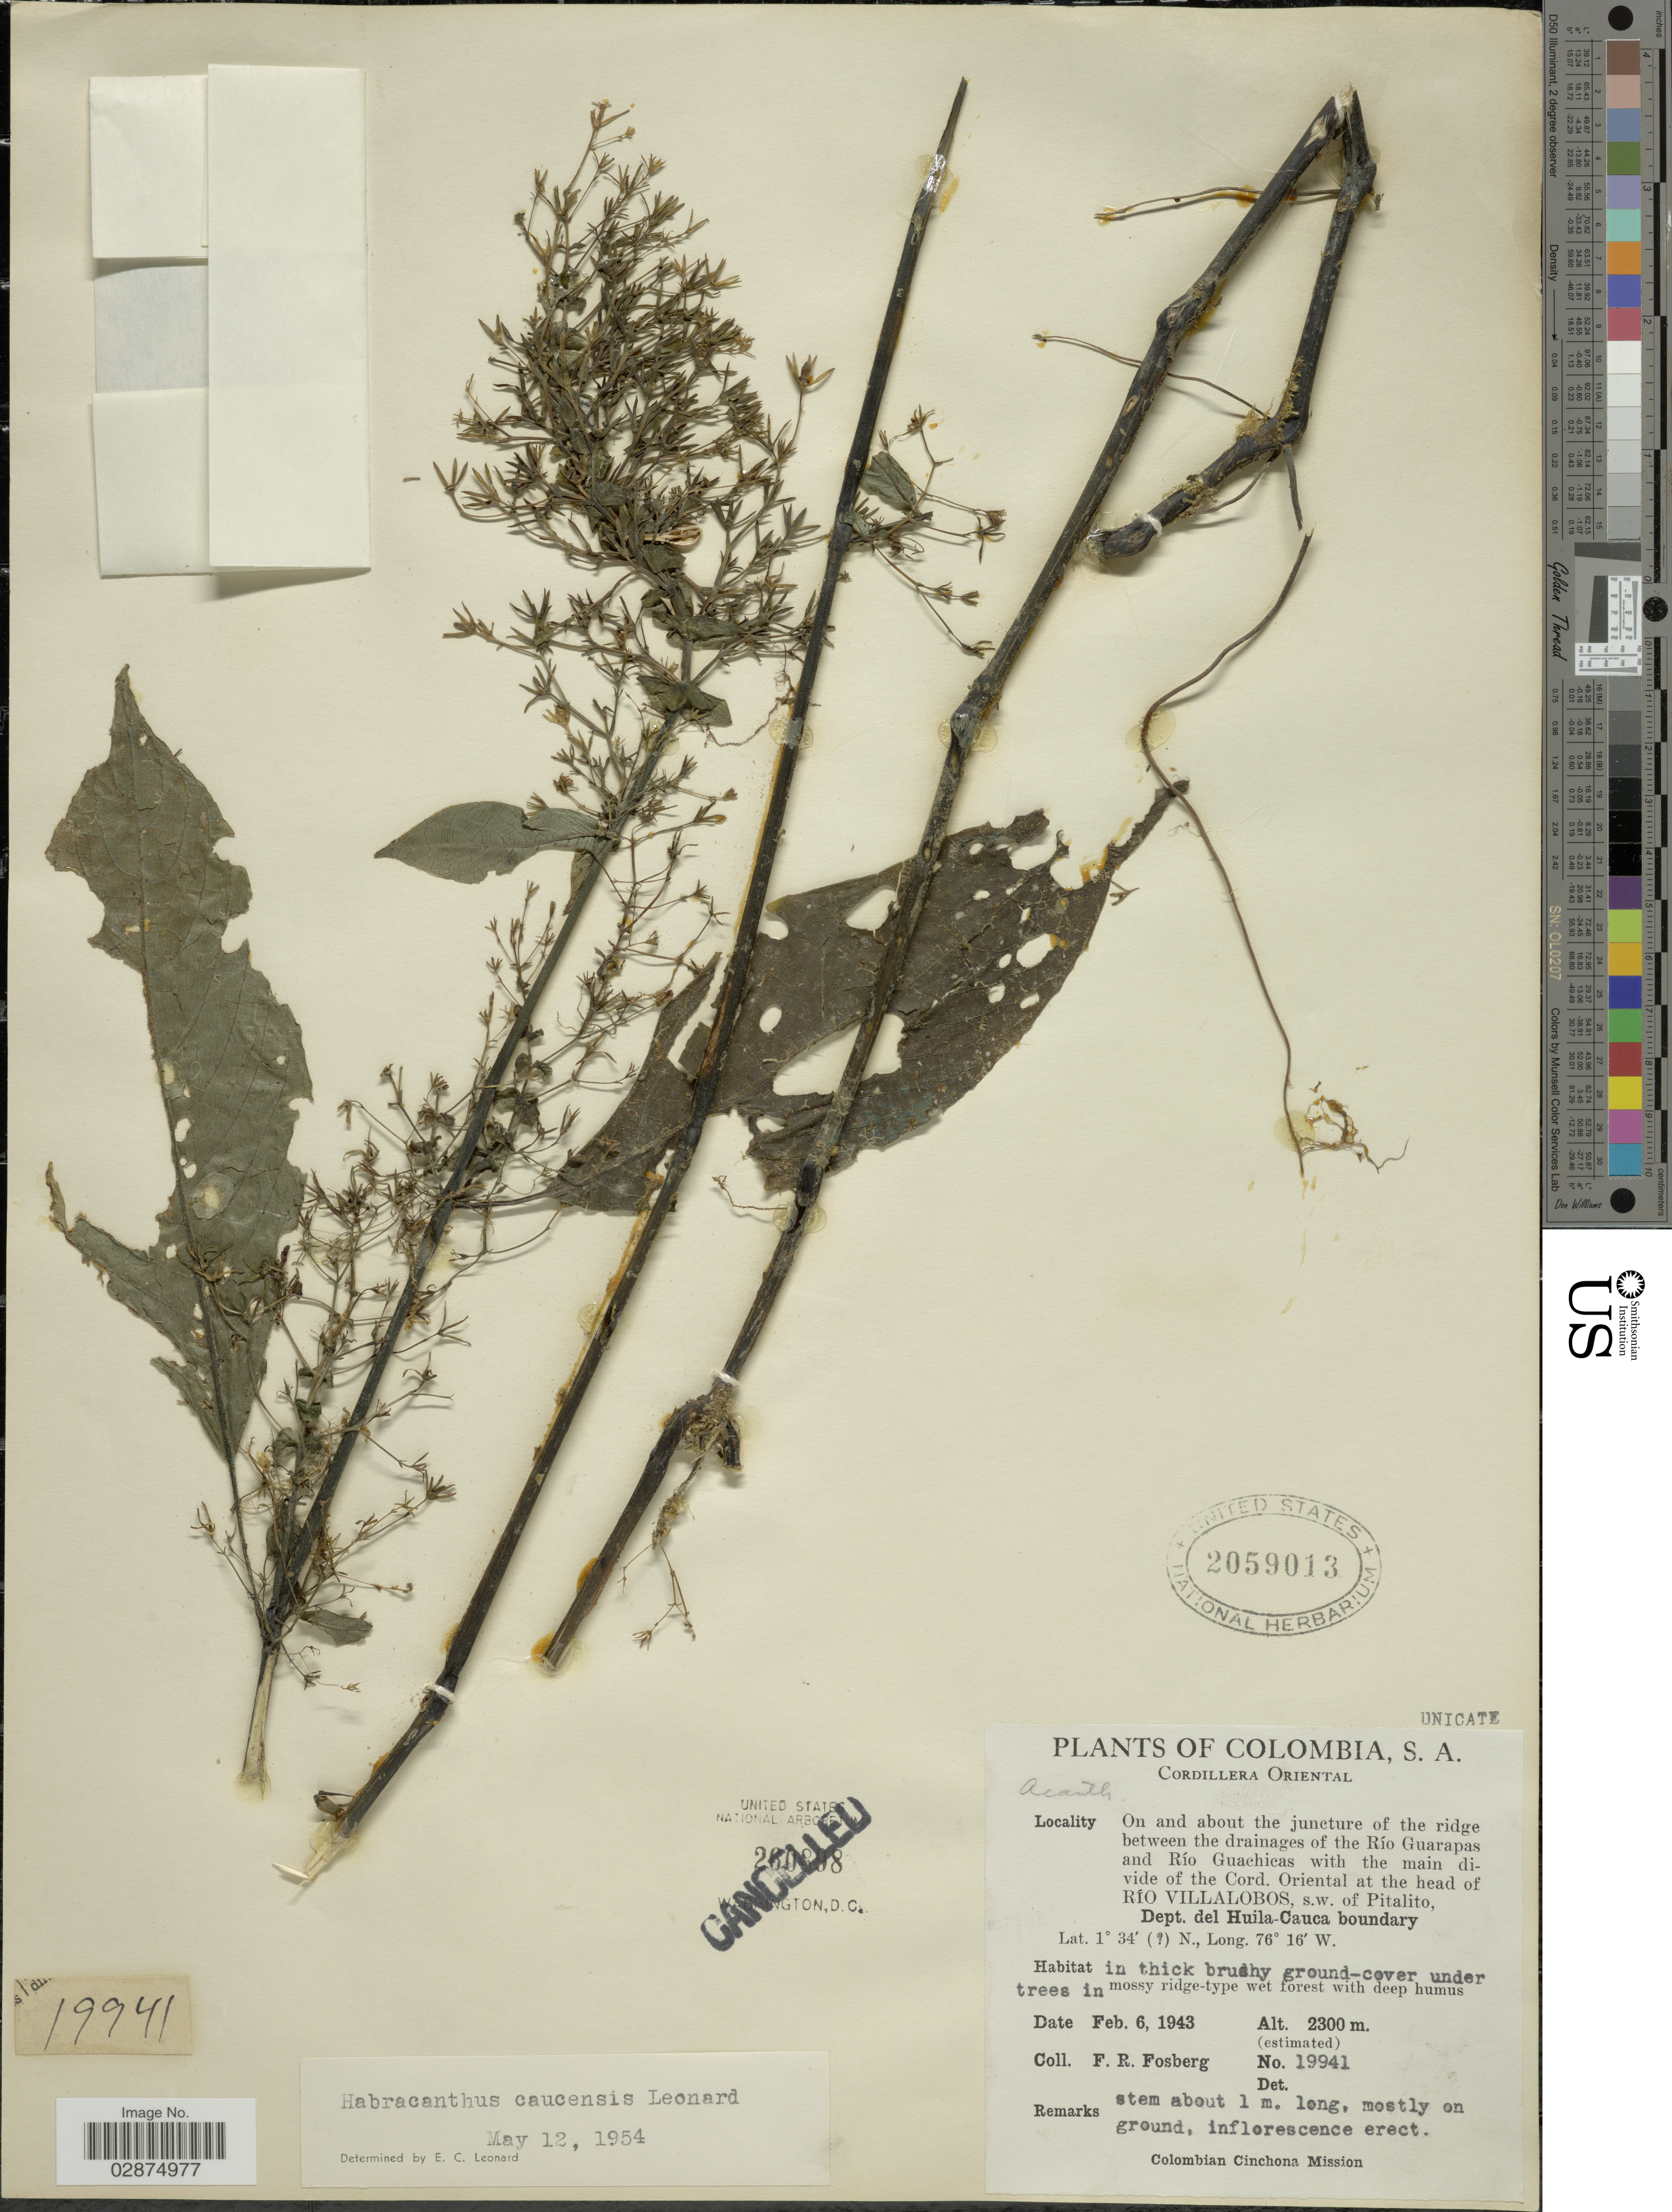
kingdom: Plantae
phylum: Tracheophyta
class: Magnoliopsida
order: Lamiales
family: Acanthaceae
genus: Habracanthus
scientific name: Habracanthus caucensis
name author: Leonard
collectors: F. R. Fosberg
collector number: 19941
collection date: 1943-02-06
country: Colombia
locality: S.A. Cordillera Oriental. On and about the juncture of the ridge between the drainages of the Río Guarapas and Río Guachicas with the main divide of the Cord. Oriental at the head of Río Villalobos, s.w. of Pitalito, Dept. del Huila-Cauca boundary.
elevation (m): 2300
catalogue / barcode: US 2059013